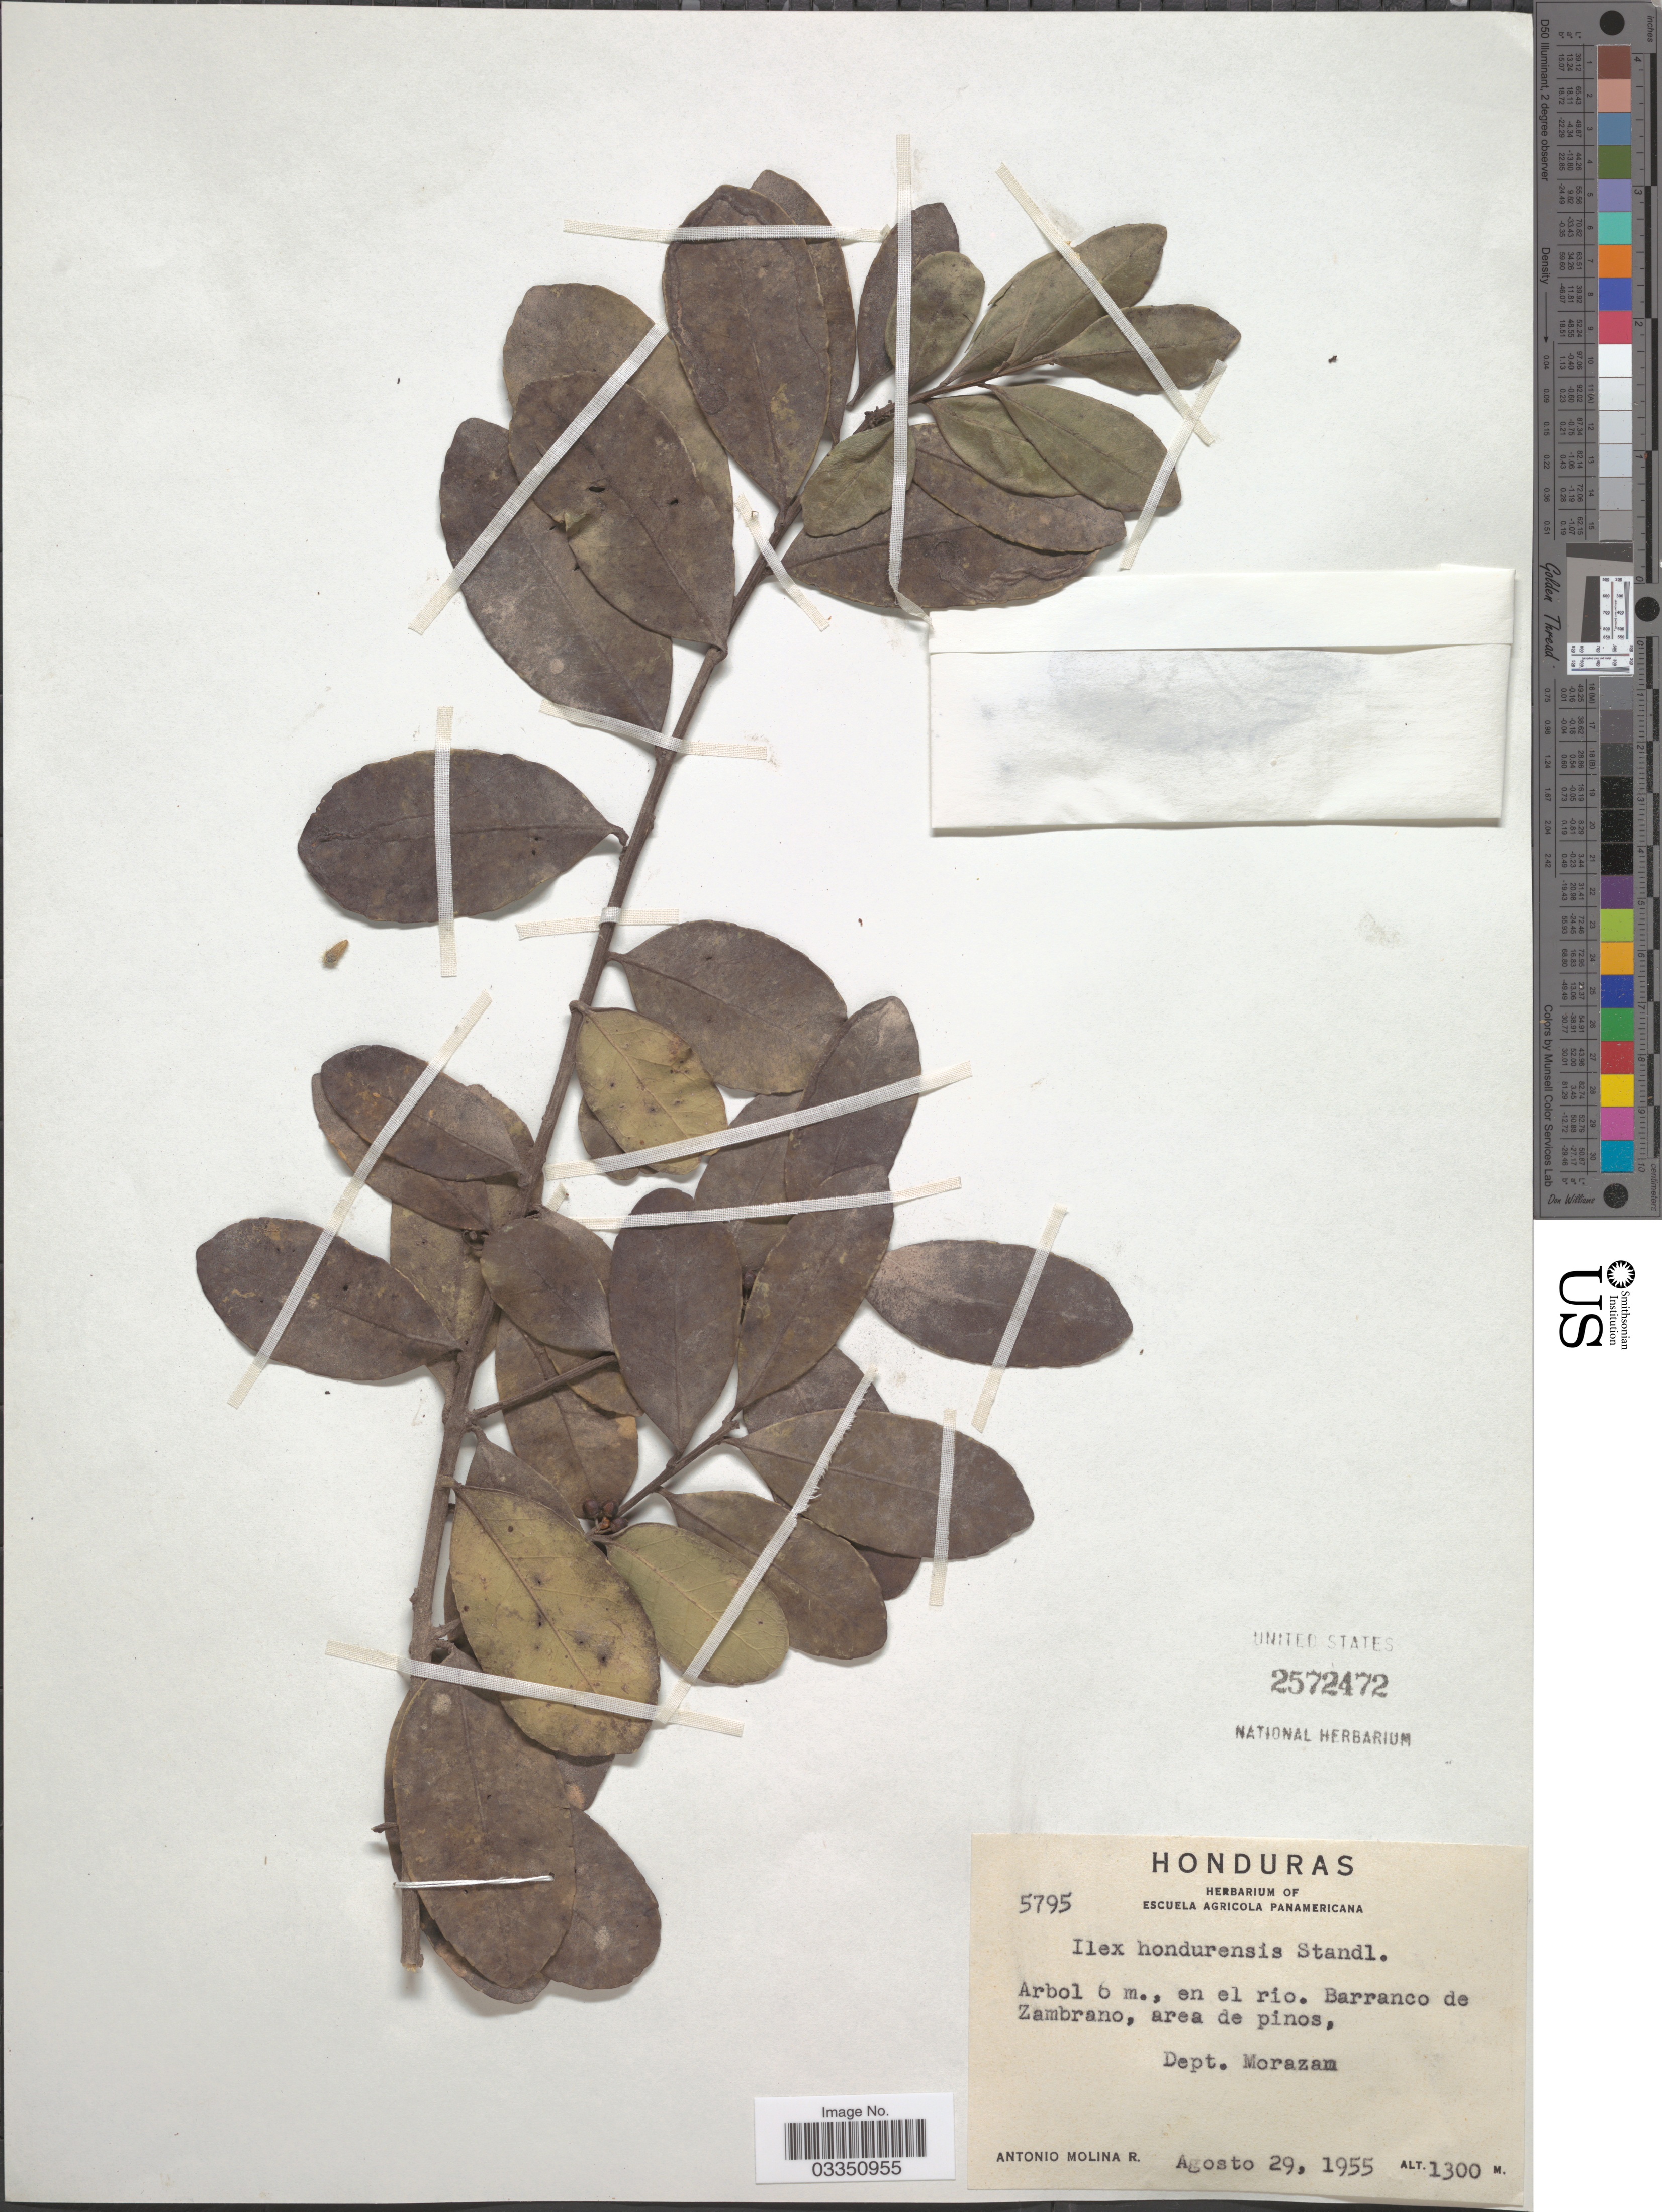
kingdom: Plantae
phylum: Tracheophyta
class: Magnoliopsida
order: Aquifoliales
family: Aquifoliaceae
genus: Ilex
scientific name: Ilex hondurensis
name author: Standl. ex Yunck.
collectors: A. Molina R.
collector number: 5795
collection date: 1955-08-29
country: Honduras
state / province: Fco. Morazán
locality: Barranco de Zambrano, Dept. Morazam.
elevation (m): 1300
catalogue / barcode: US 2572472